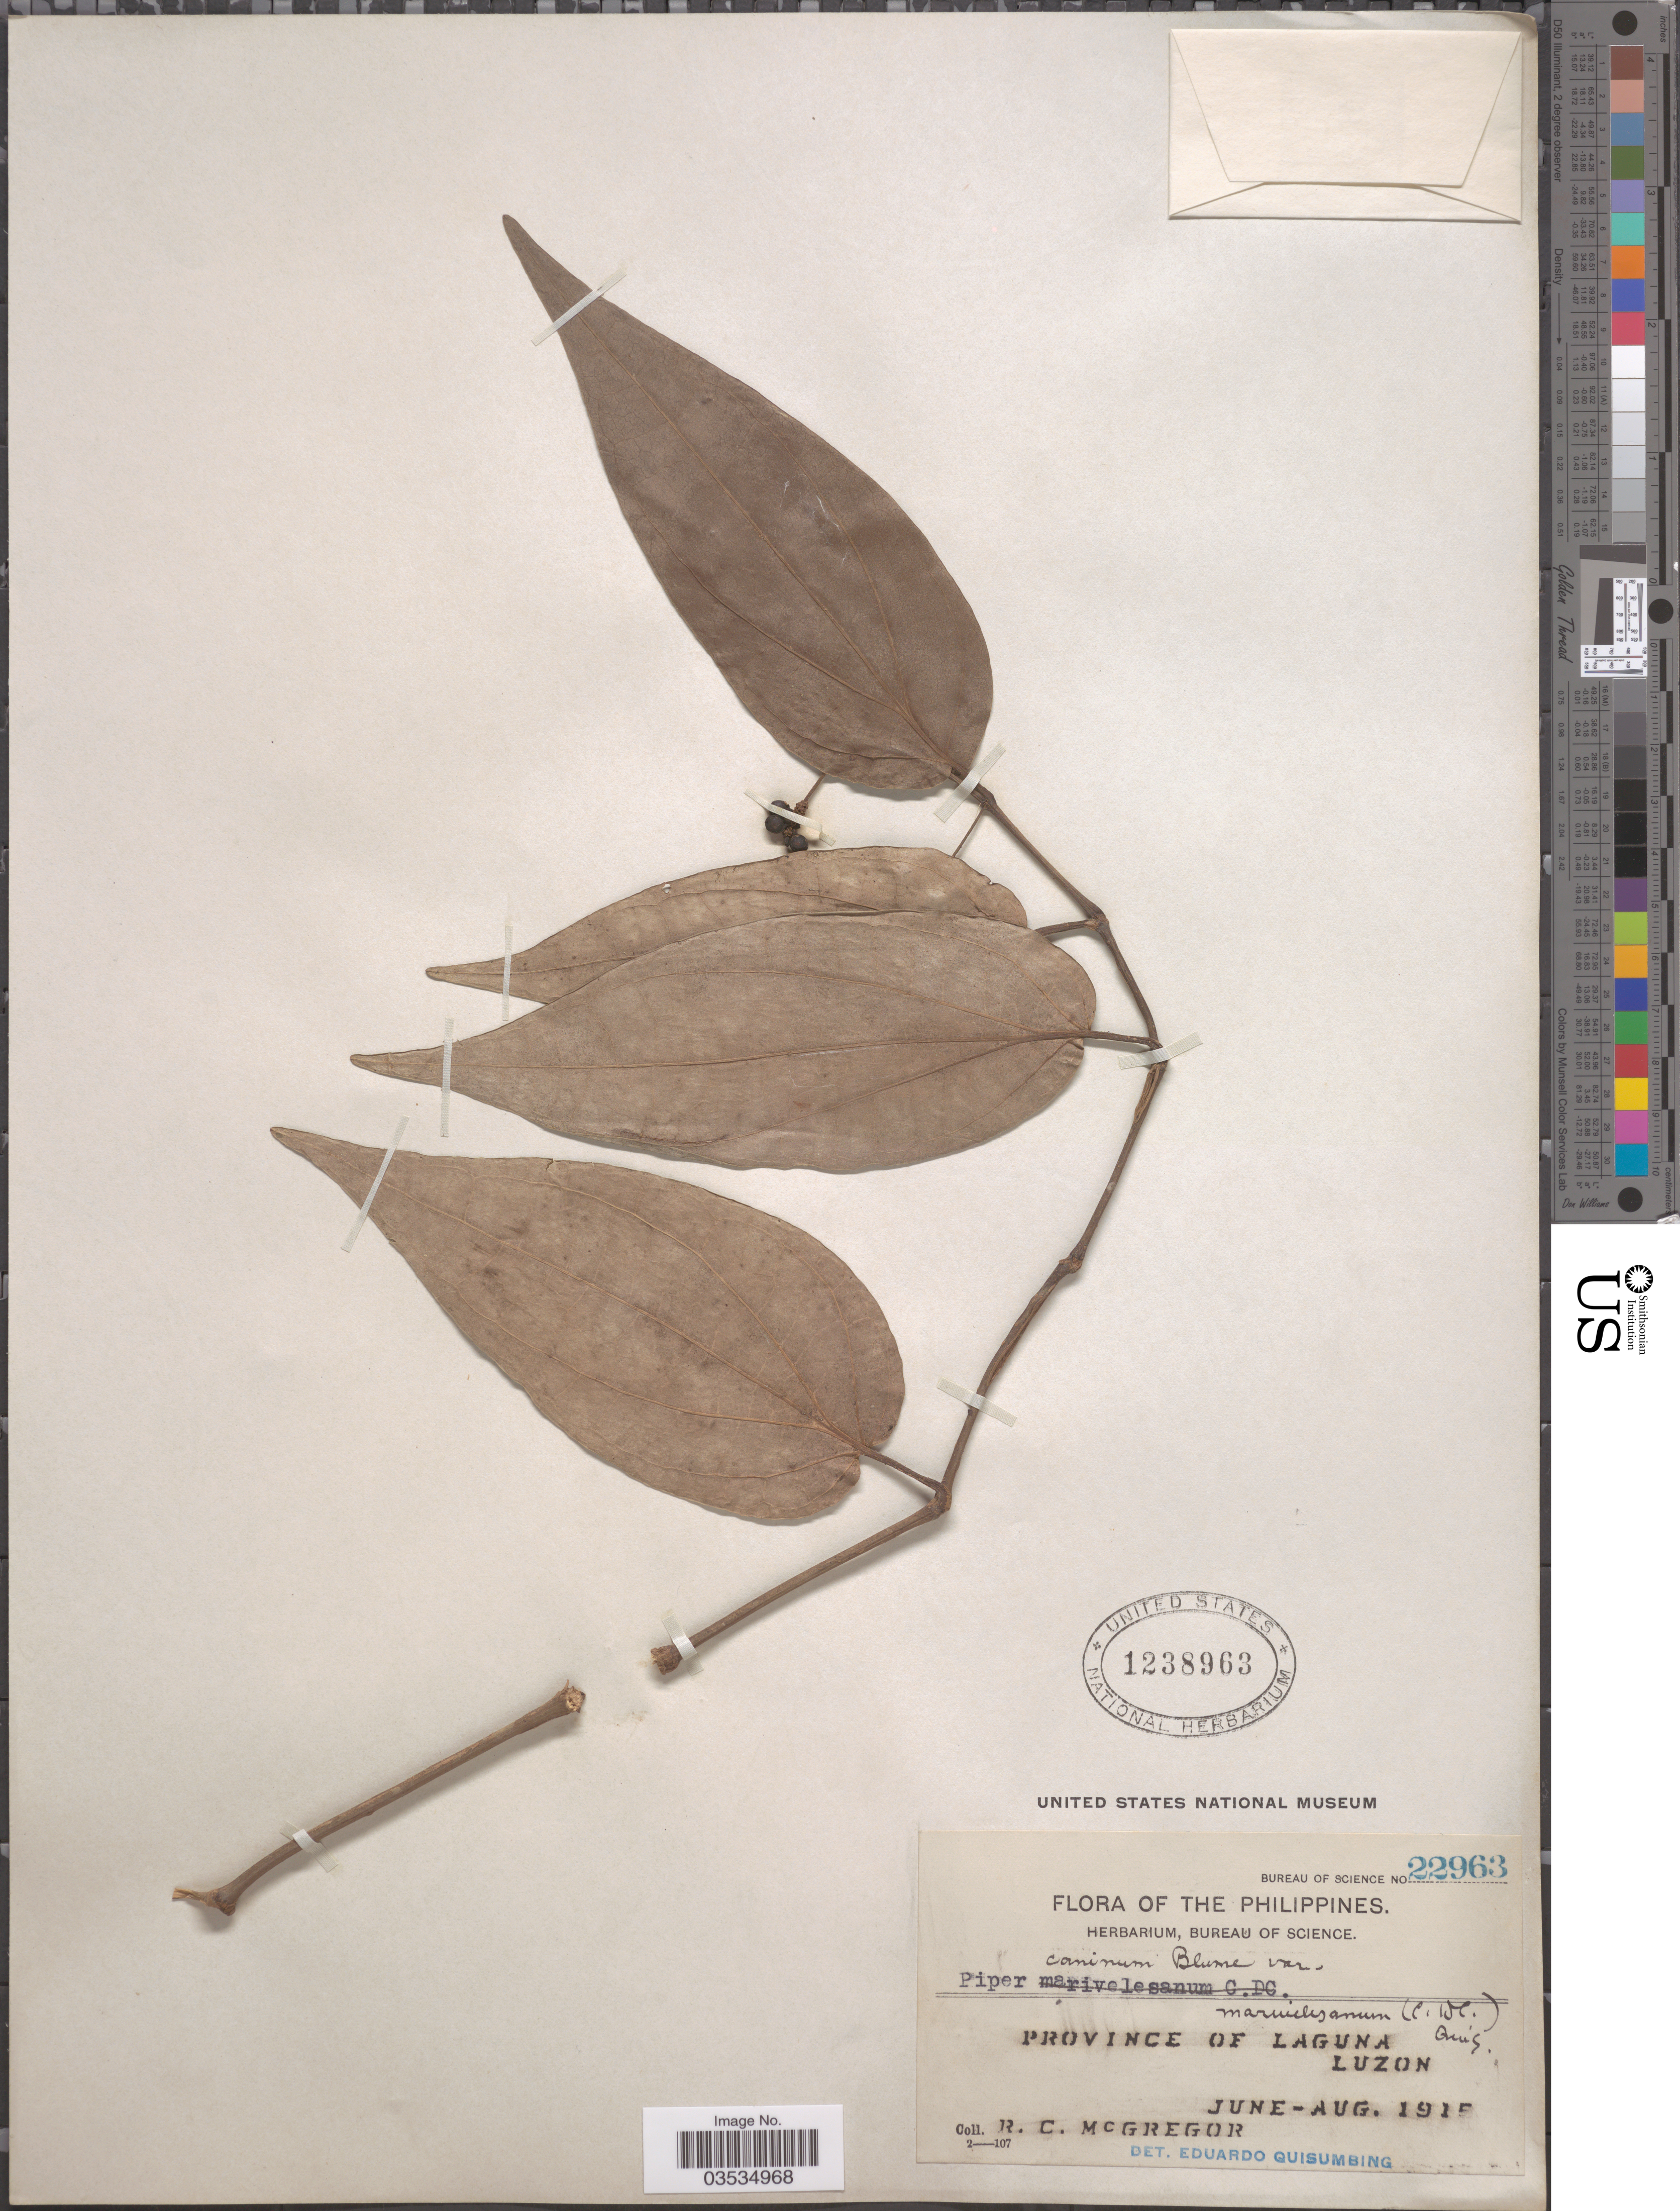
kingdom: Plantae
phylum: Tracheophyta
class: Magnoliopsida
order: Piperales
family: Piperaceae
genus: Piper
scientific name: Piper viminale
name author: Opiz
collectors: R. C. McGregor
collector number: Bureau of Science 22963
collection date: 1915-06/1915-08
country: Philippines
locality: Province of Laguna. Luzon.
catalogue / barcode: US 1238963